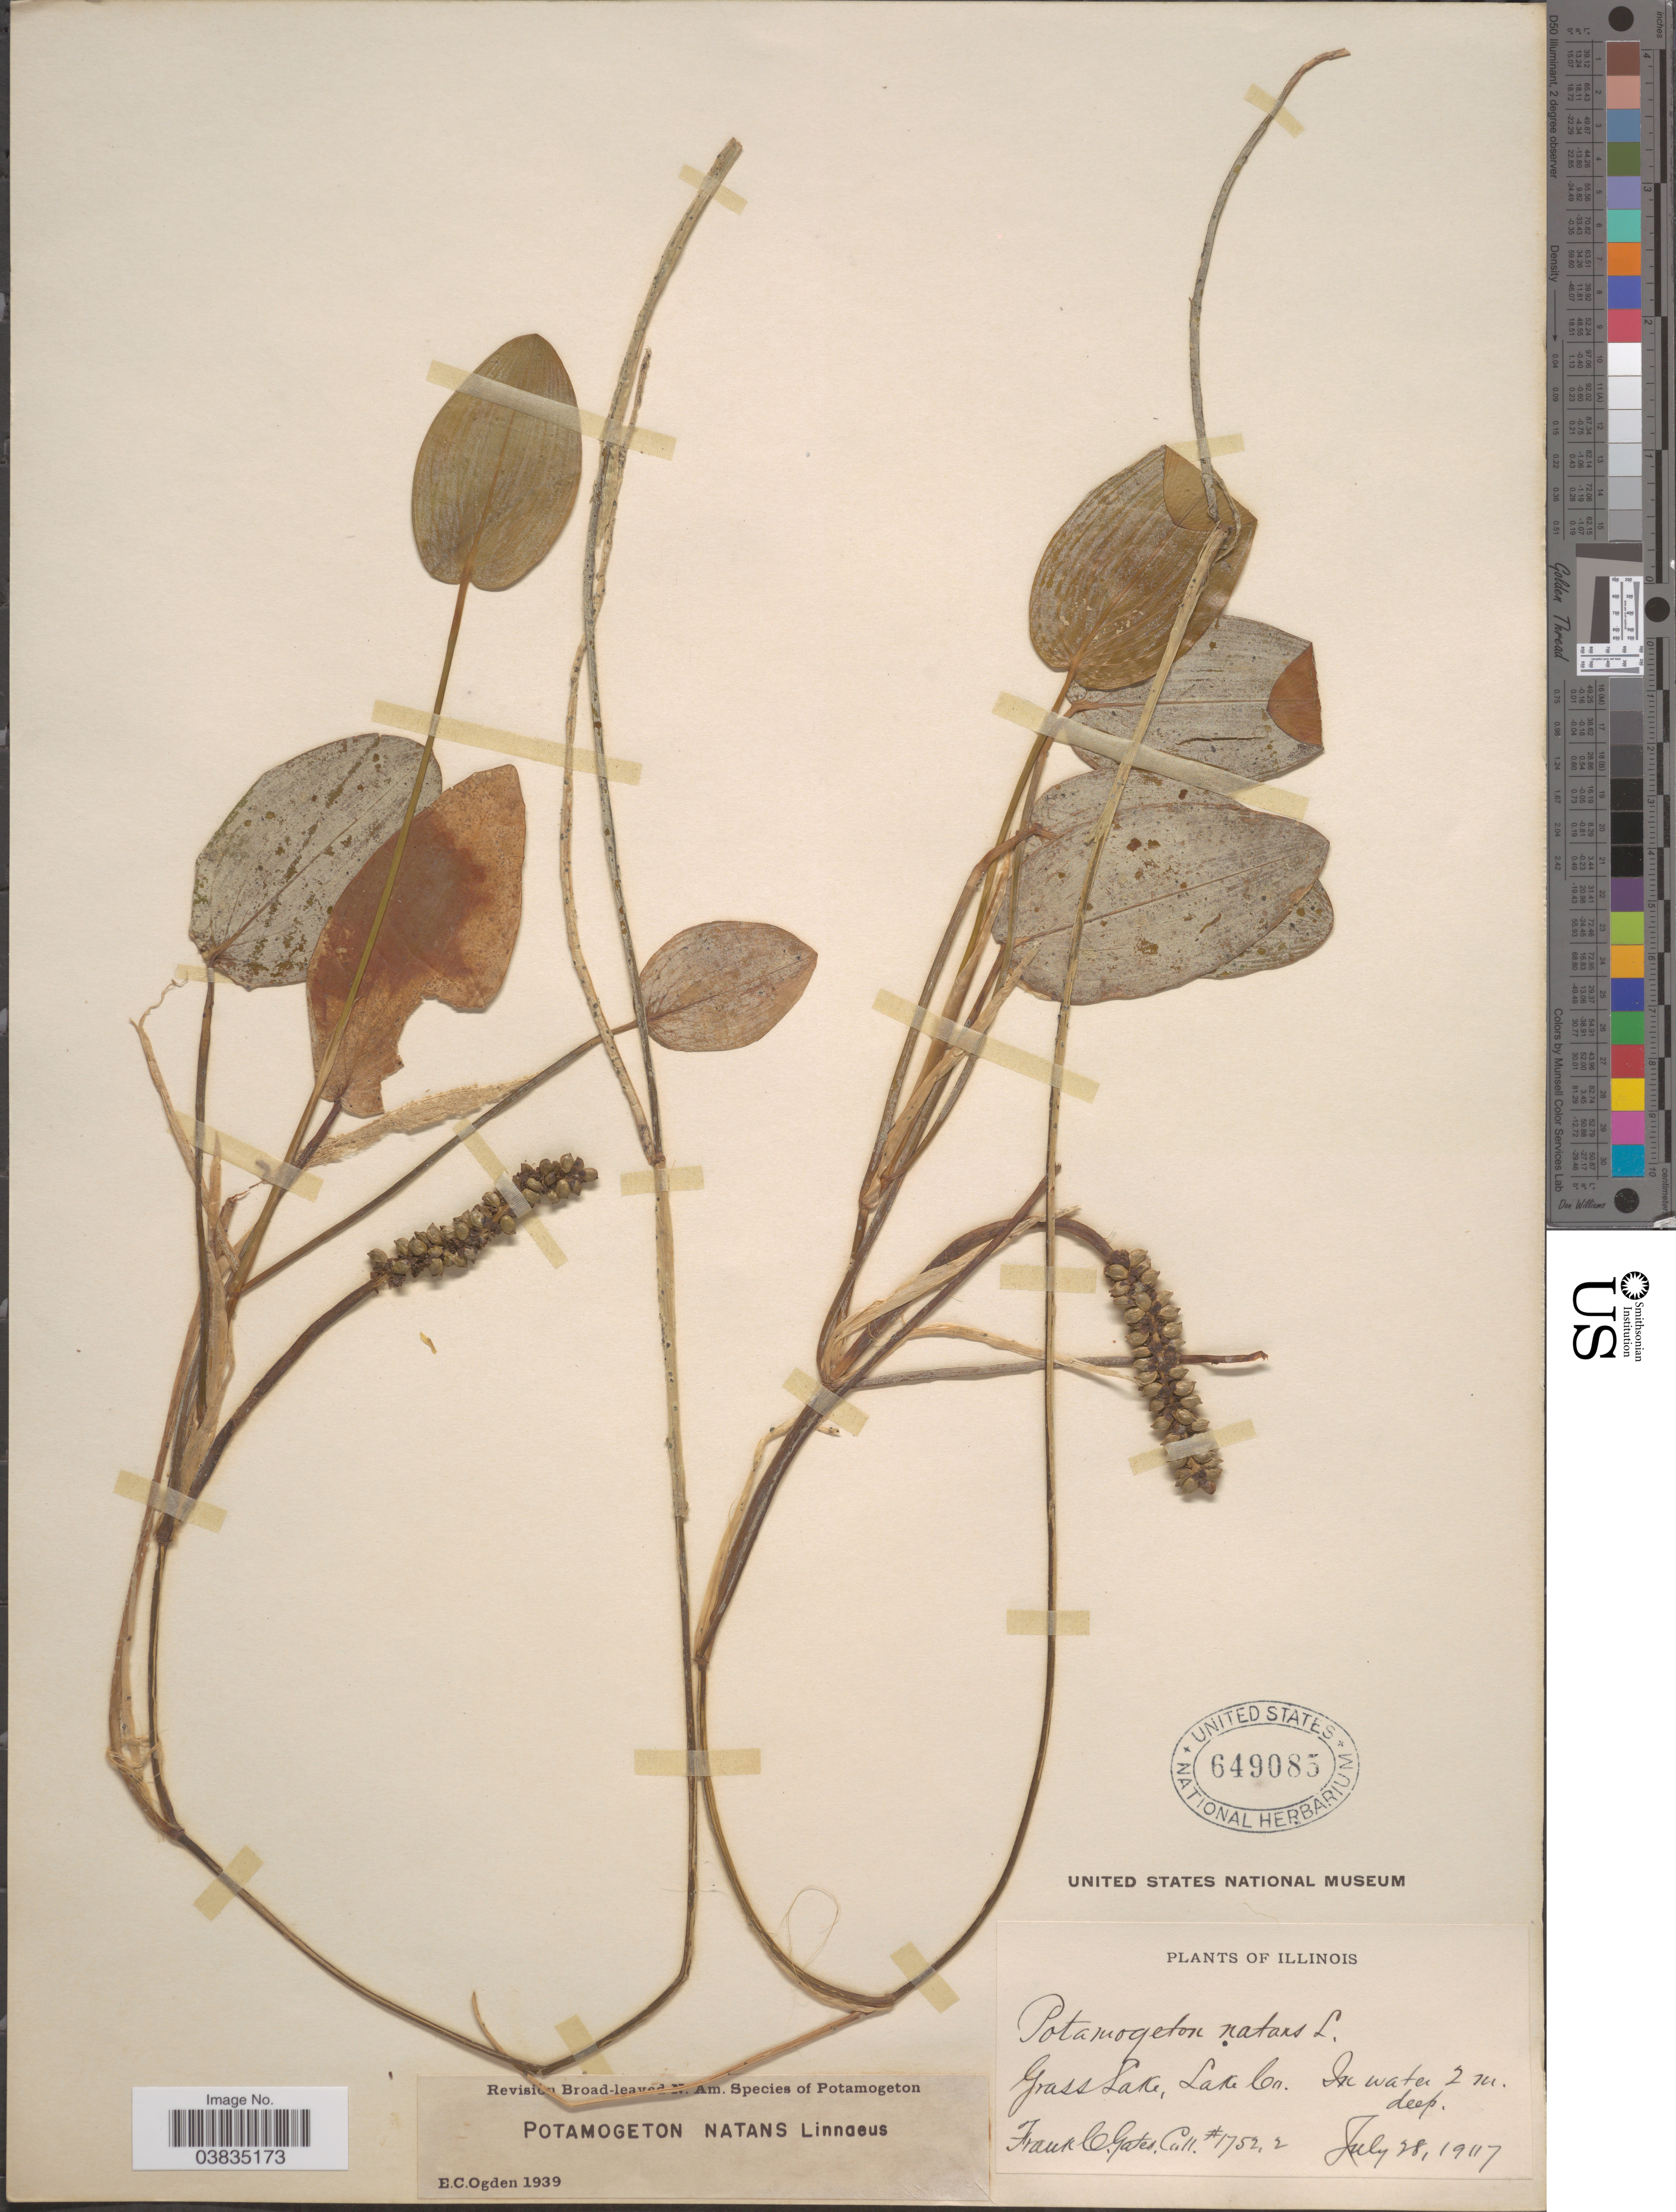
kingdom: Plantae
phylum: Tracheophyta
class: Liliopsida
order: Alismatales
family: Potamogetonaceae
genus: Potamogeton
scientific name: Potamogeton natans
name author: L.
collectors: F. C. Gates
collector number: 1752,2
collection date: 1917-07-28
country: United States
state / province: Illinois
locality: Grass Lake, Lake Co.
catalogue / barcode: US 649085